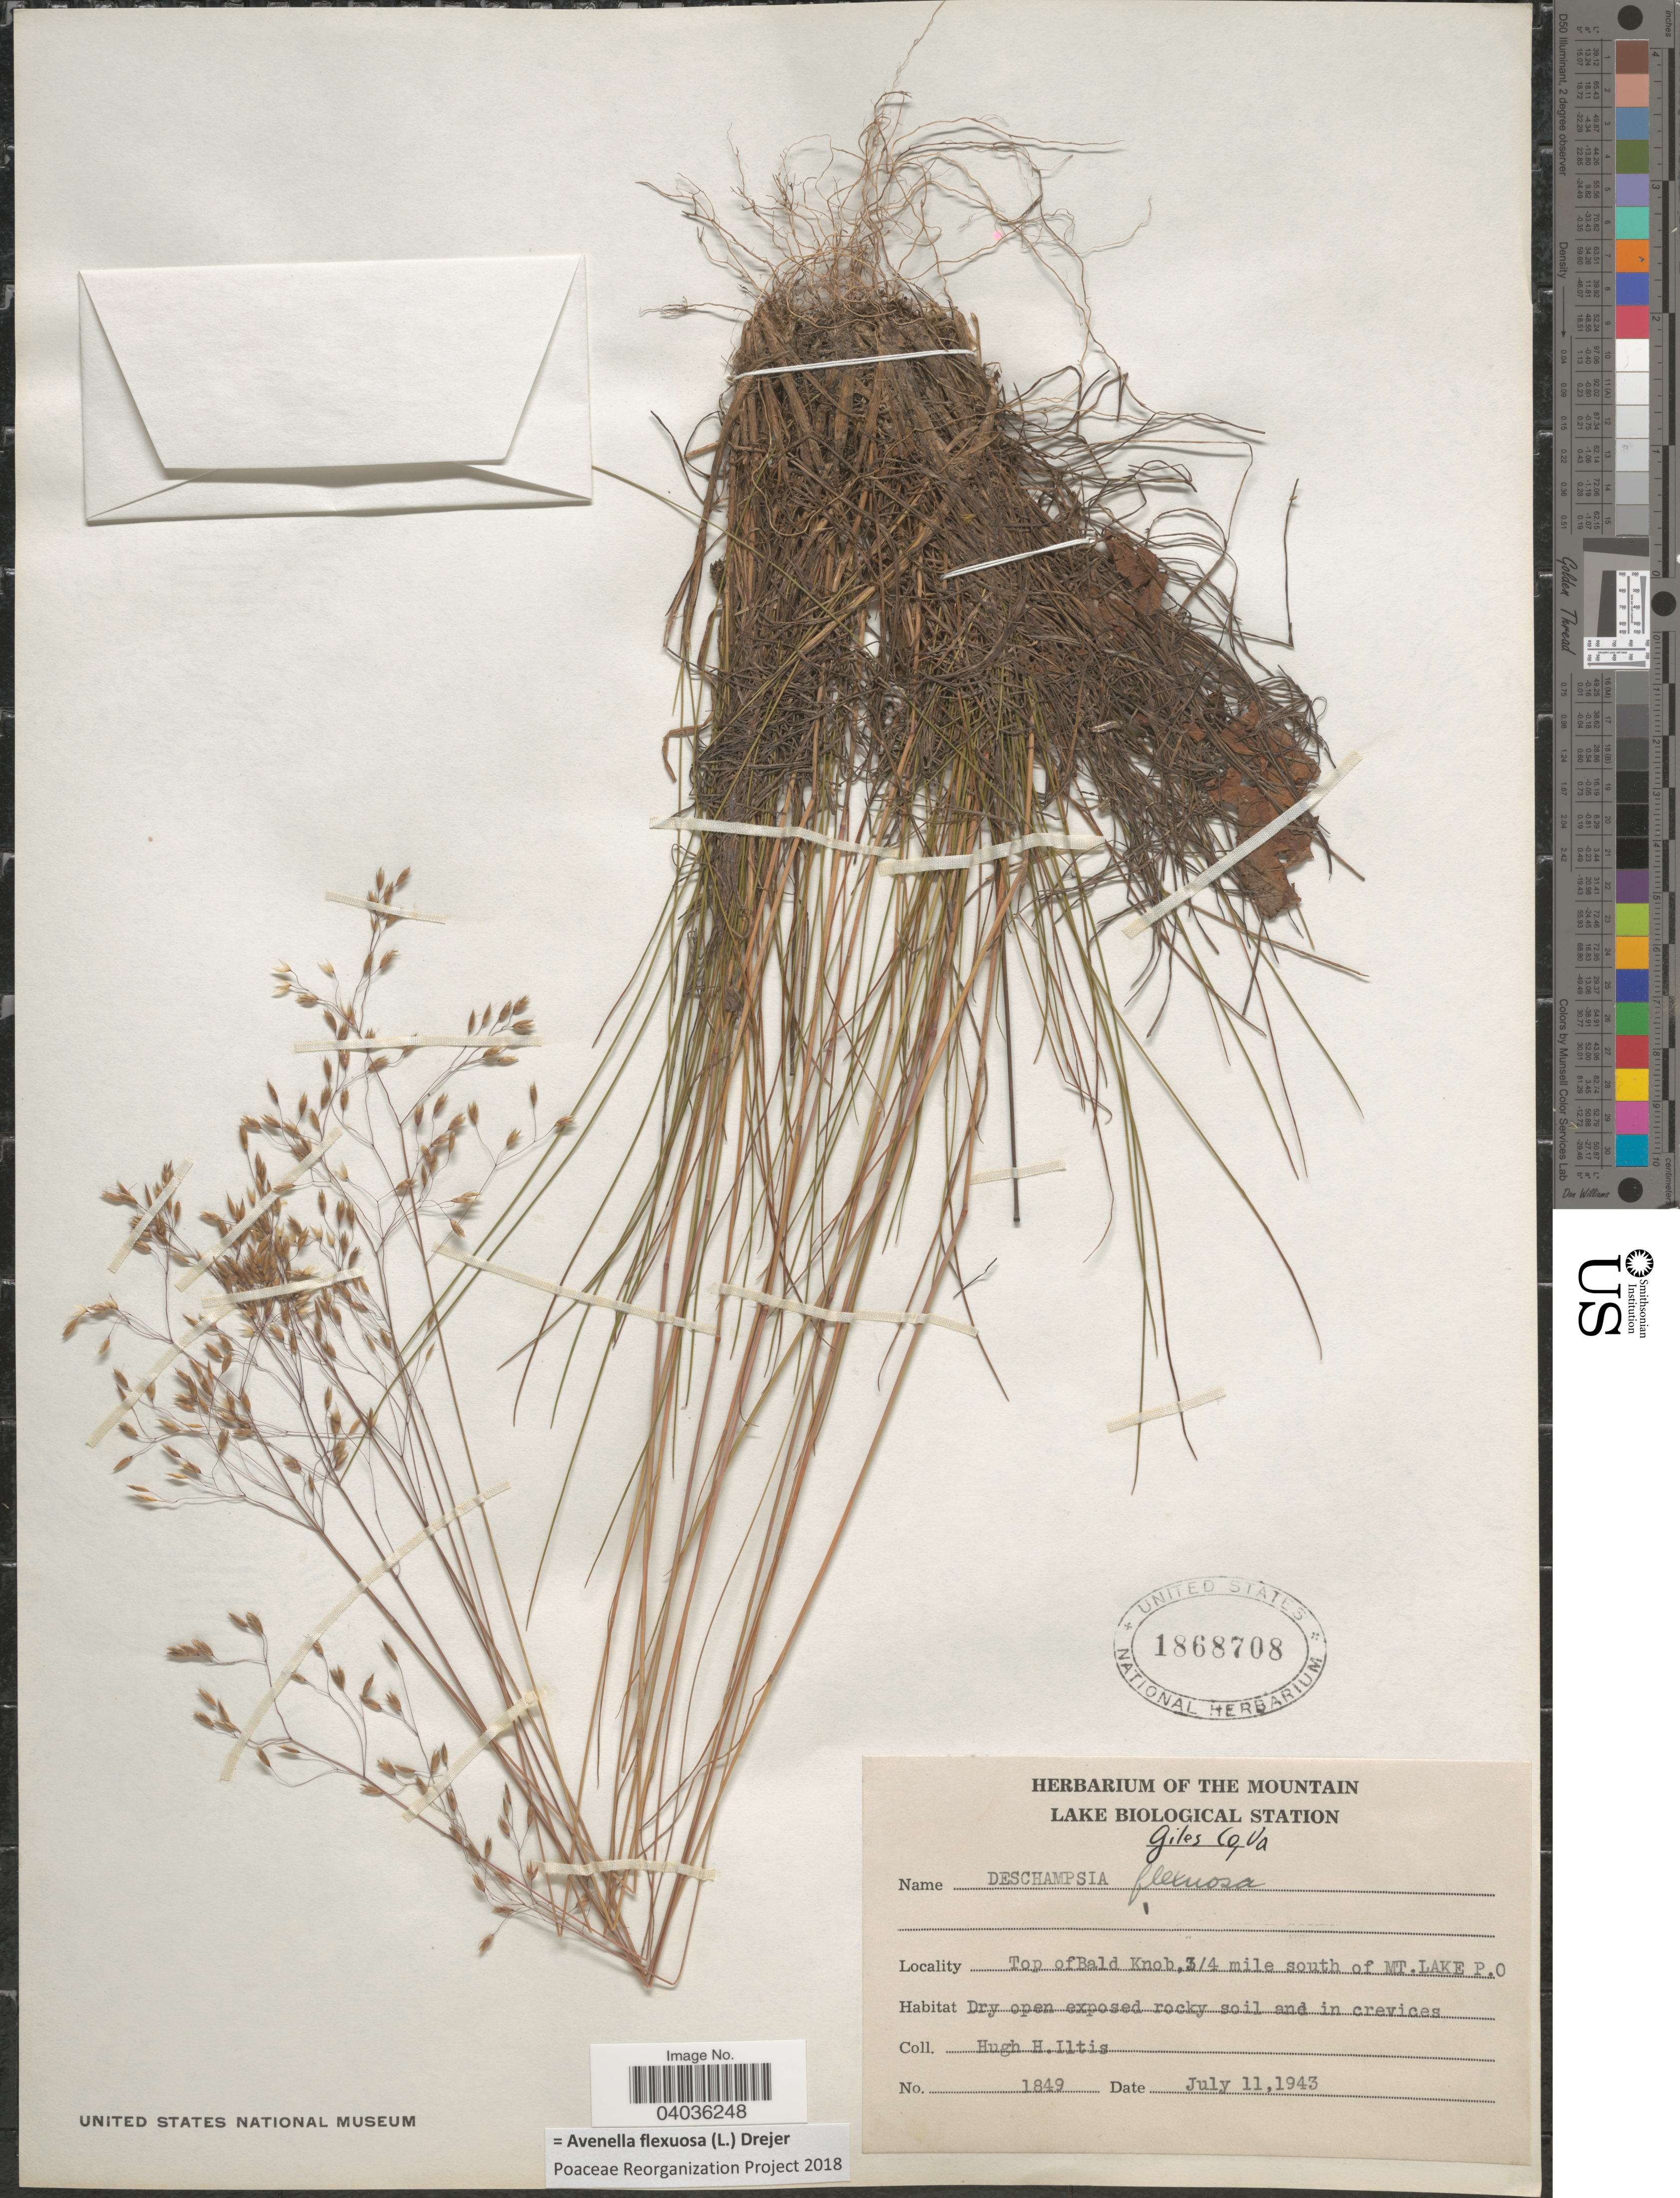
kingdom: Plantae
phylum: Tracheophyta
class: Liliopsida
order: Poales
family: Poaceae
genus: Avenella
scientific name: Avenella flexuosa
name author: (L.) Drejer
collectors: H. H. Iltis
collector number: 1849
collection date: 1943-07-11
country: United States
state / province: Virginia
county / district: Giles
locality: Top of Bald Knob, ¾ mile south of Mt. Lake. P. O.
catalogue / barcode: US 1868708